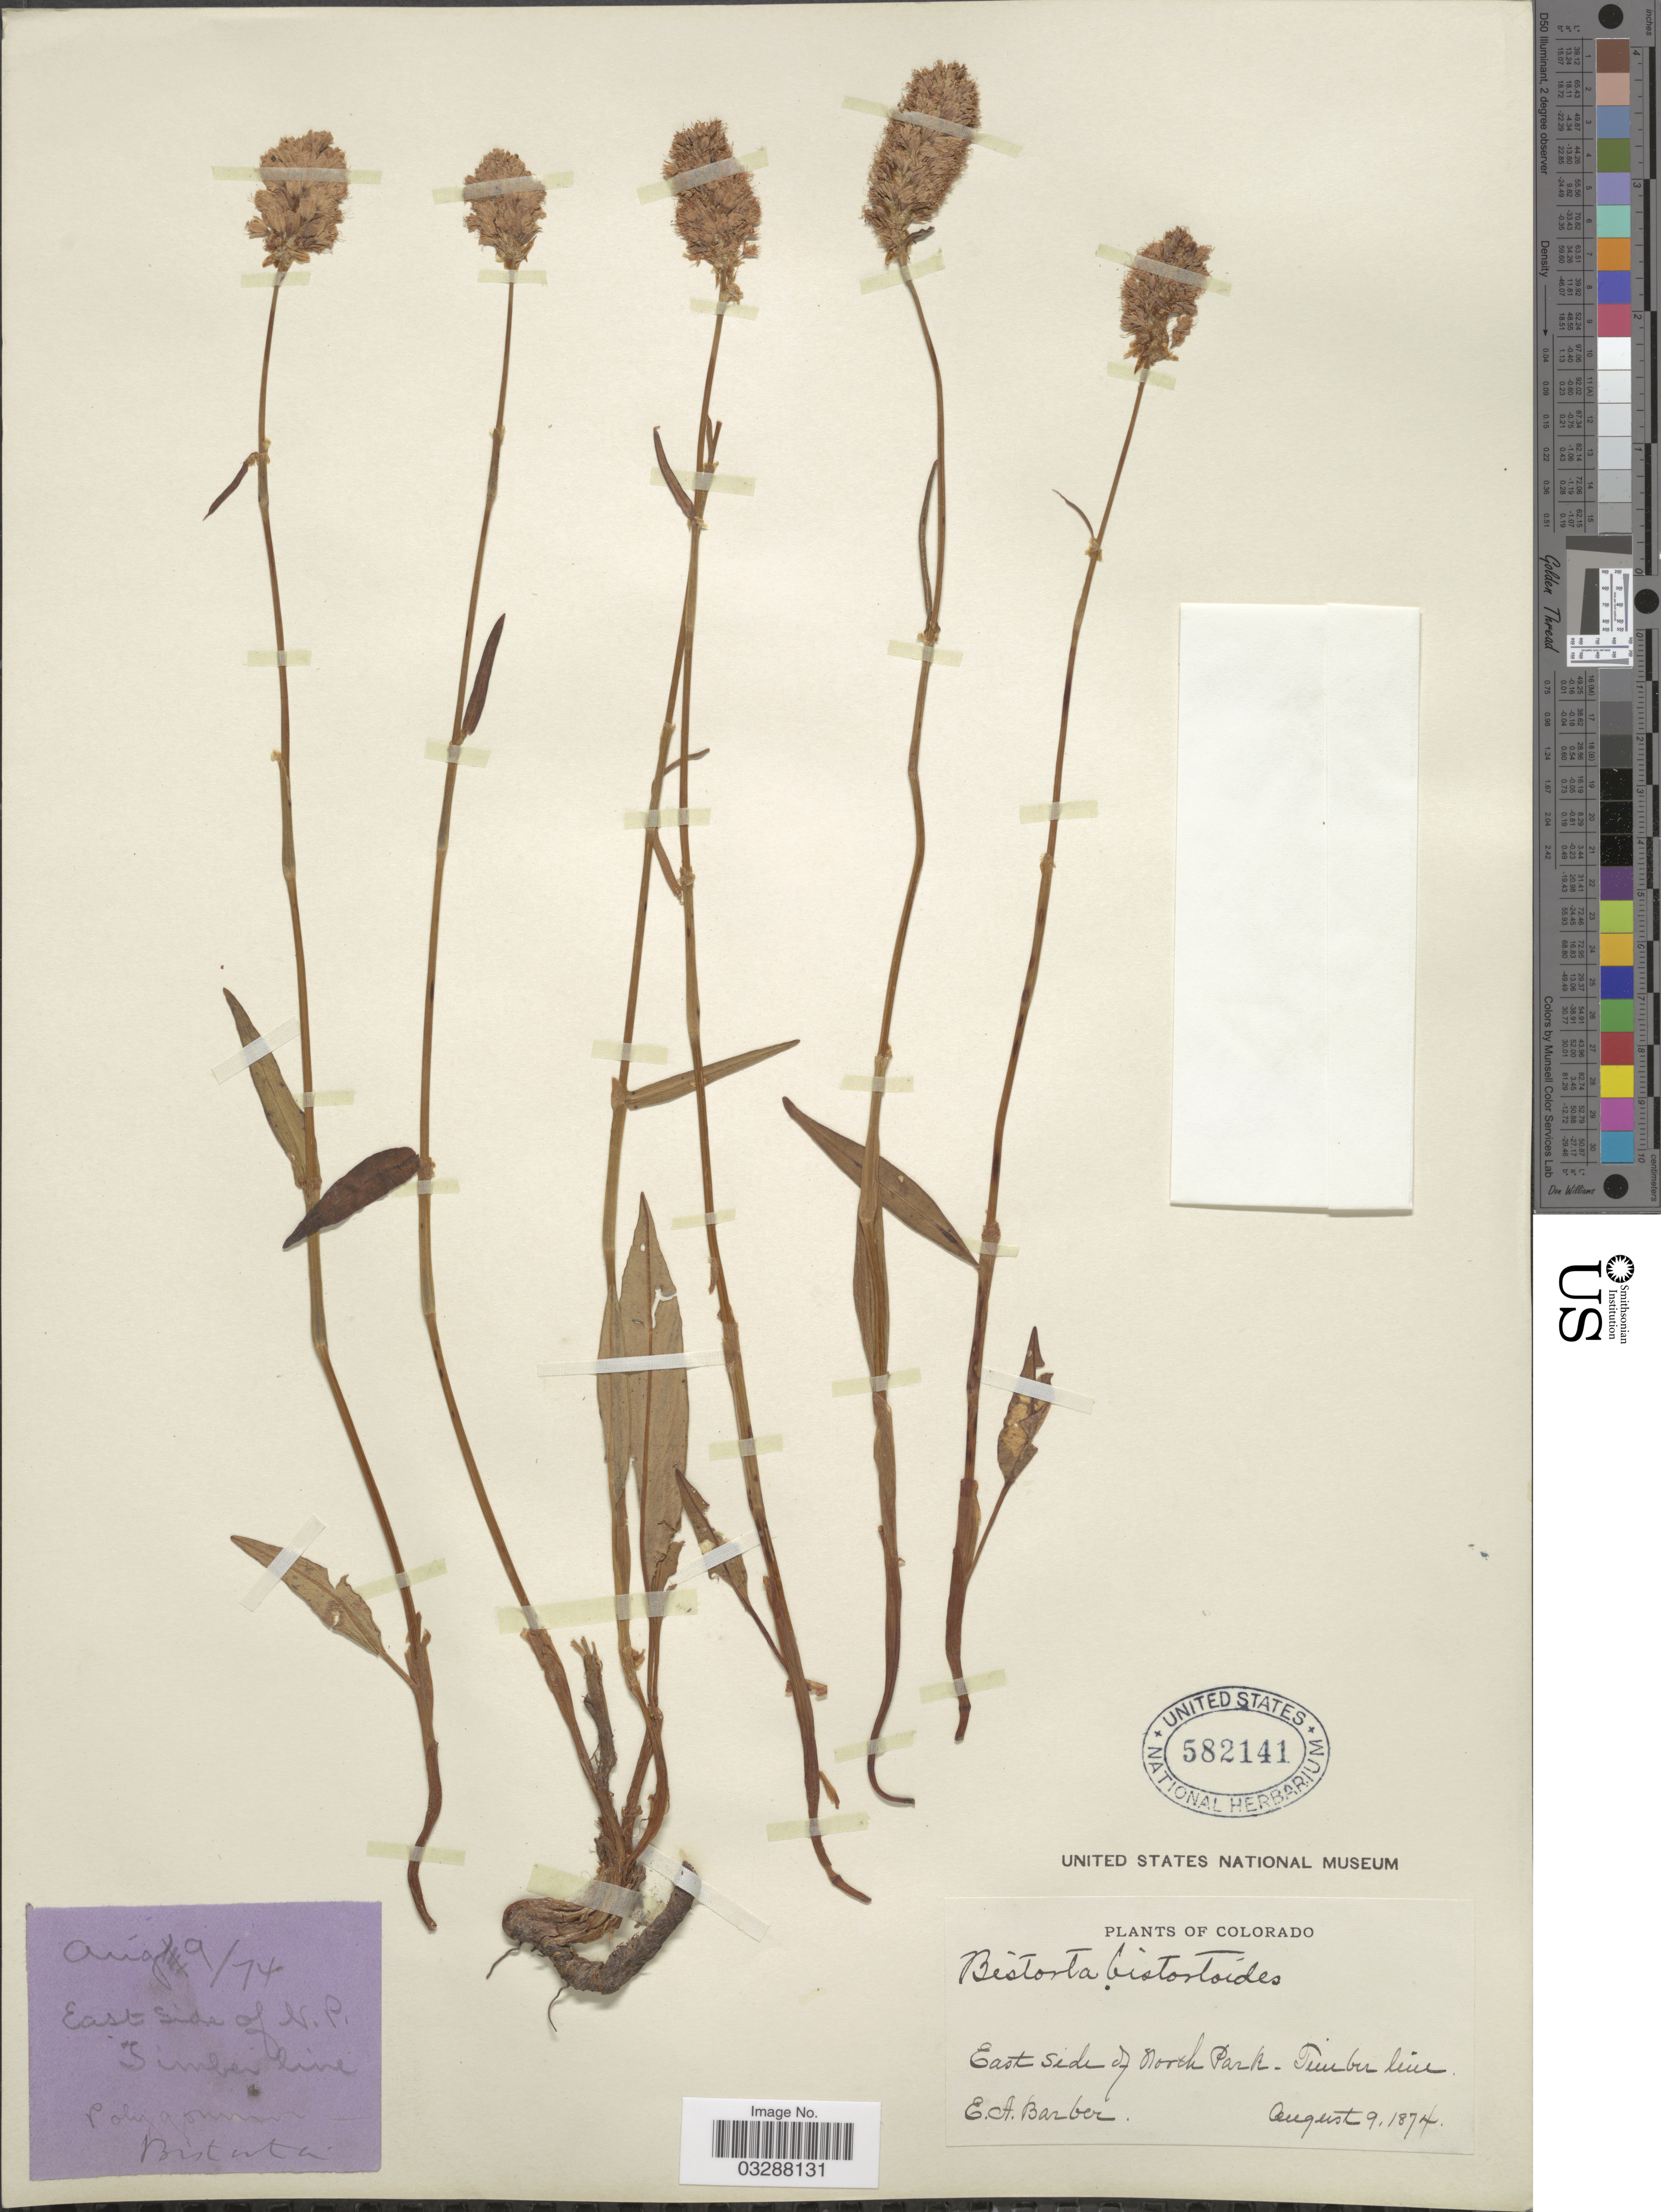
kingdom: Plantae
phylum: Tracheophyta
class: Magnoliopsida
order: Caryophyllales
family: Polygonaceae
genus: Bistorta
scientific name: Bistorta bistortoides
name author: (Pursh) Small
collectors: E. Barber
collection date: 1874-08-09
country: United States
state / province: Colorado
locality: East side of North Park. Timber line.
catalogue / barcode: US 582141